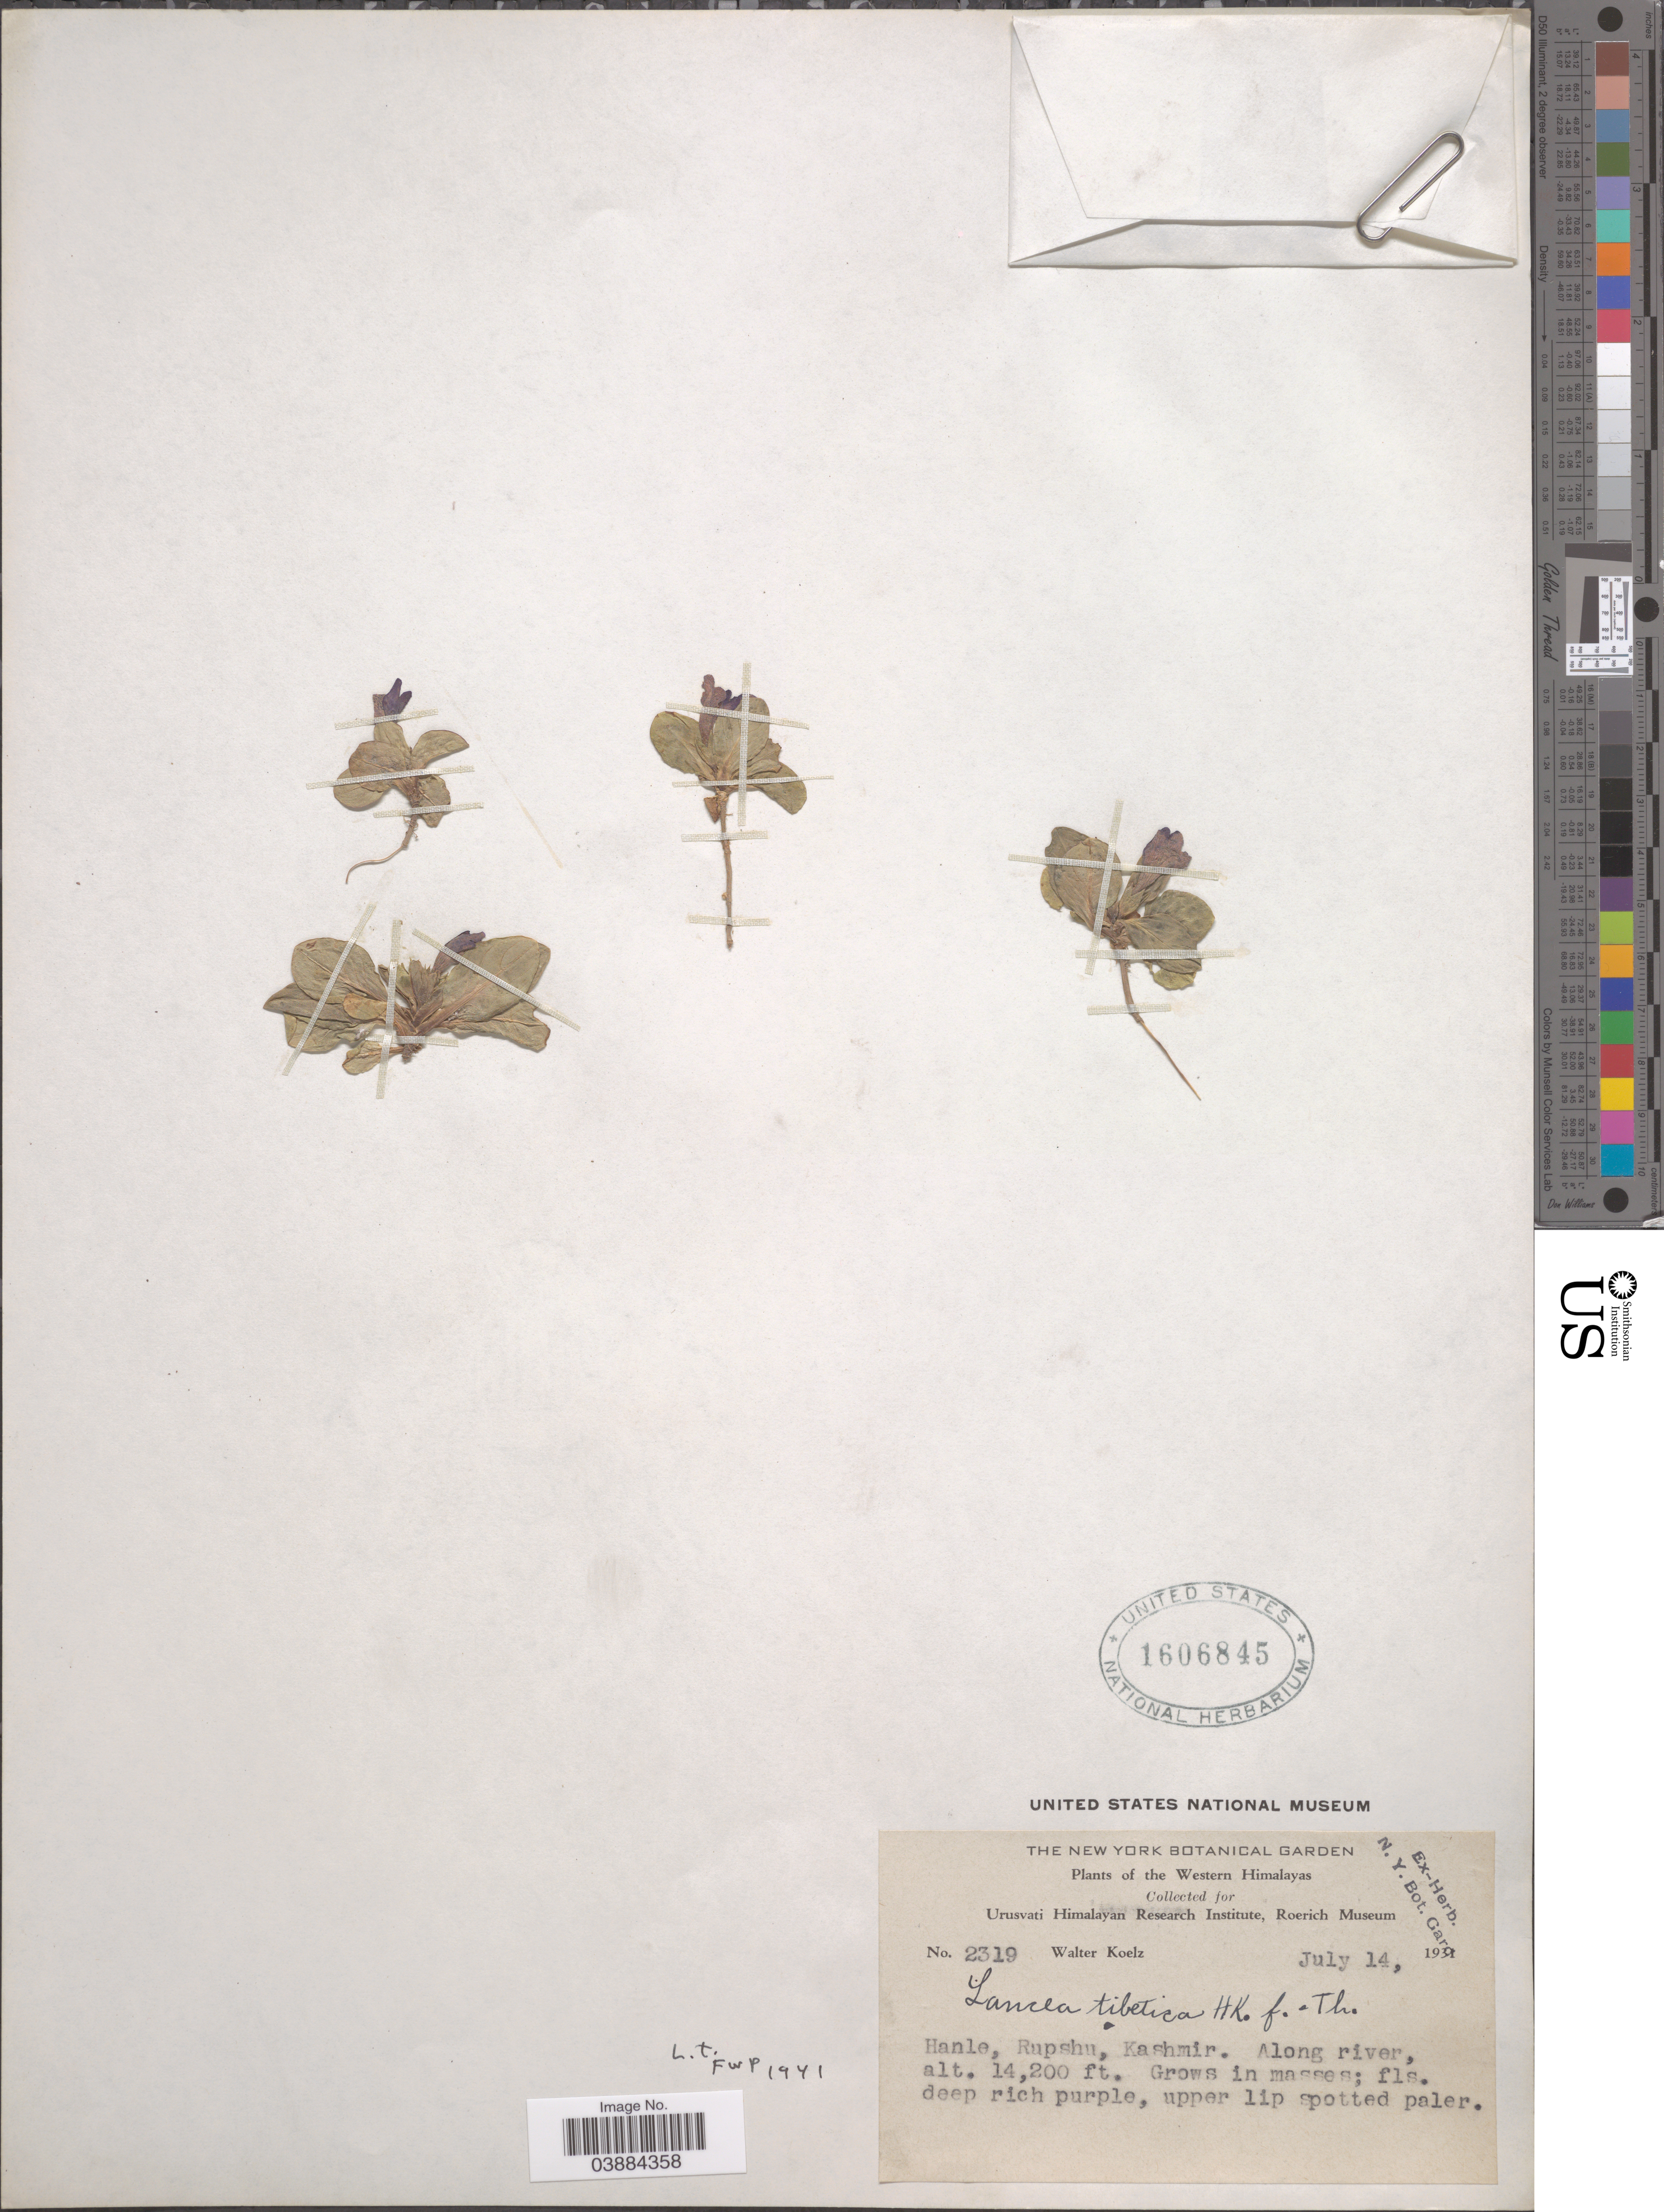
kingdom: Plantae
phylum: Tracheophyta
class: Magnoliopsida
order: Lamiales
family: Mazaceae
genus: Lancea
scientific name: Lancea tibetica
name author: Hook. f. & Thomson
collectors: W. N. Koelz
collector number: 2319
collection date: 1931-07-14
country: India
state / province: Jammu and Kashmir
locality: Western Himalayas. Hanle, Rupshu, Kashmir. Along river.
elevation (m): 4328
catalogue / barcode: US 1606845